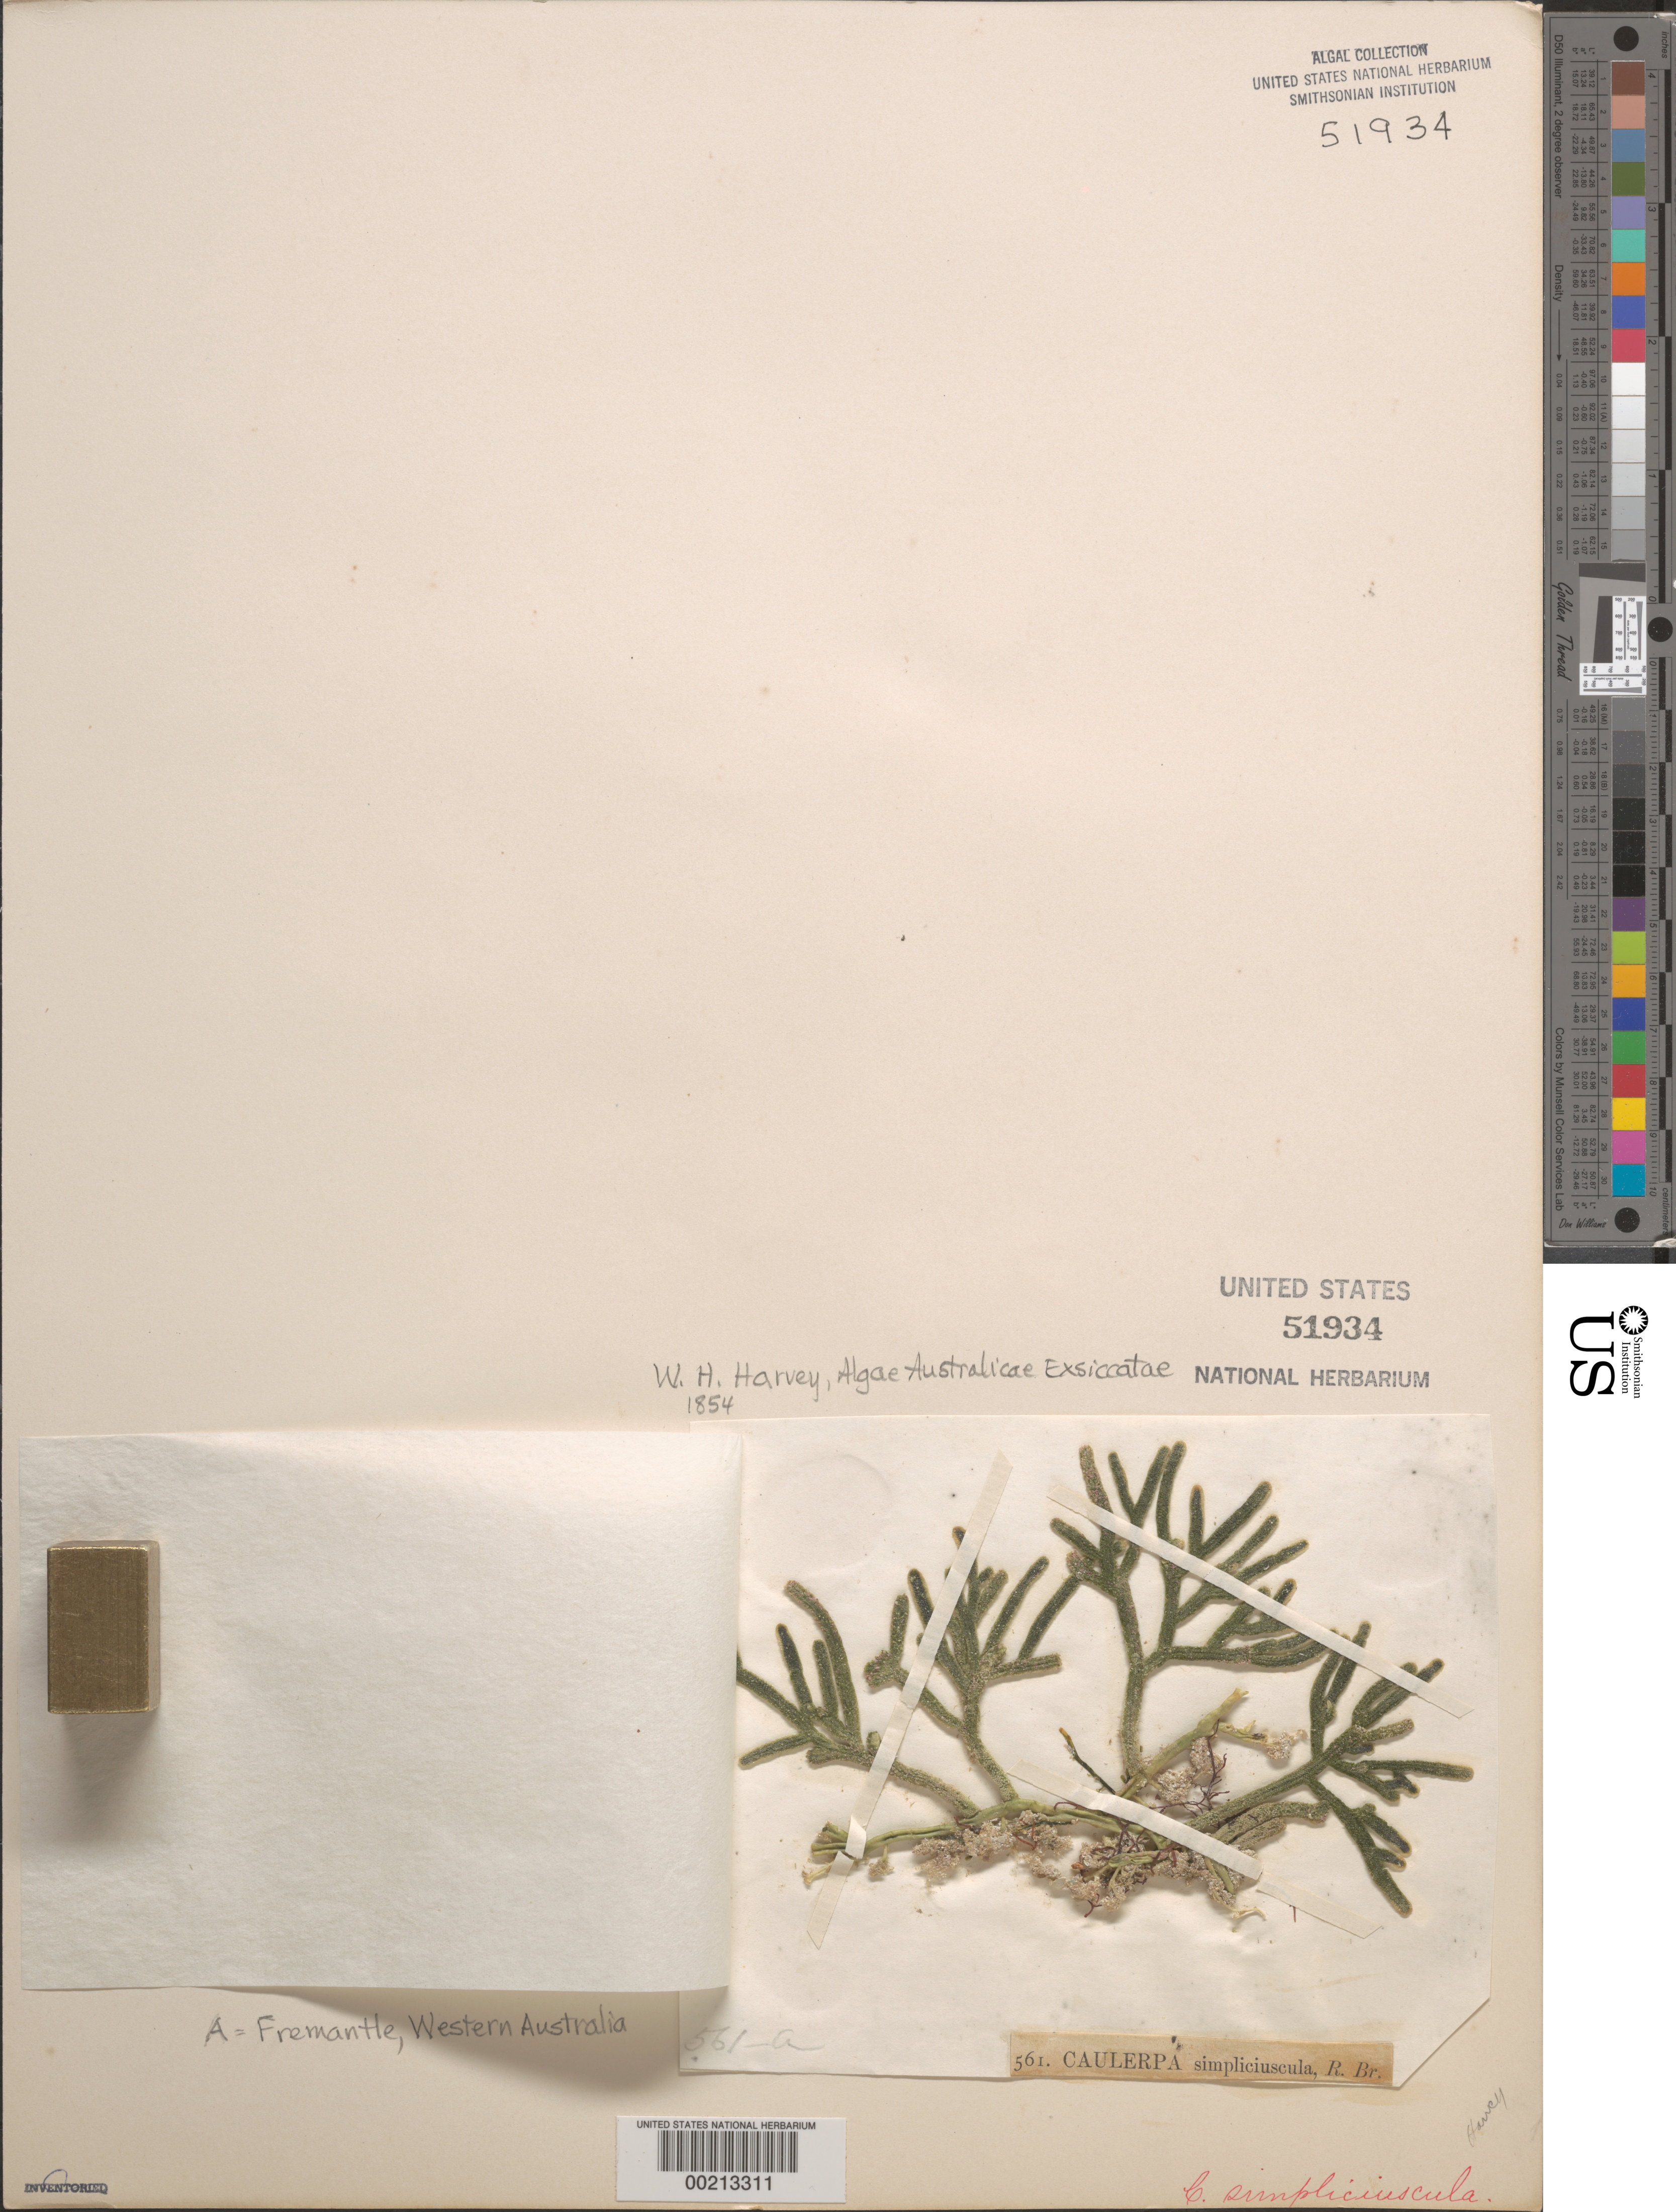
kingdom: Plantae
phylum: Chlorophyta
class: Ulvophyceae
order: Bryopsidales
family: Caulerpaceae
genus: Caulerpa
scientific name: Caulerpa simpliciuscula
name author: (R.Brown ex Turner) C. Agardh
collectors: W. Harvey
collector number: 561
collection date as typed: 1854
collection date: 1854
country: Australia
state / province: Western Australia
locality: Fremantle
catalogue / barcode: US 51934